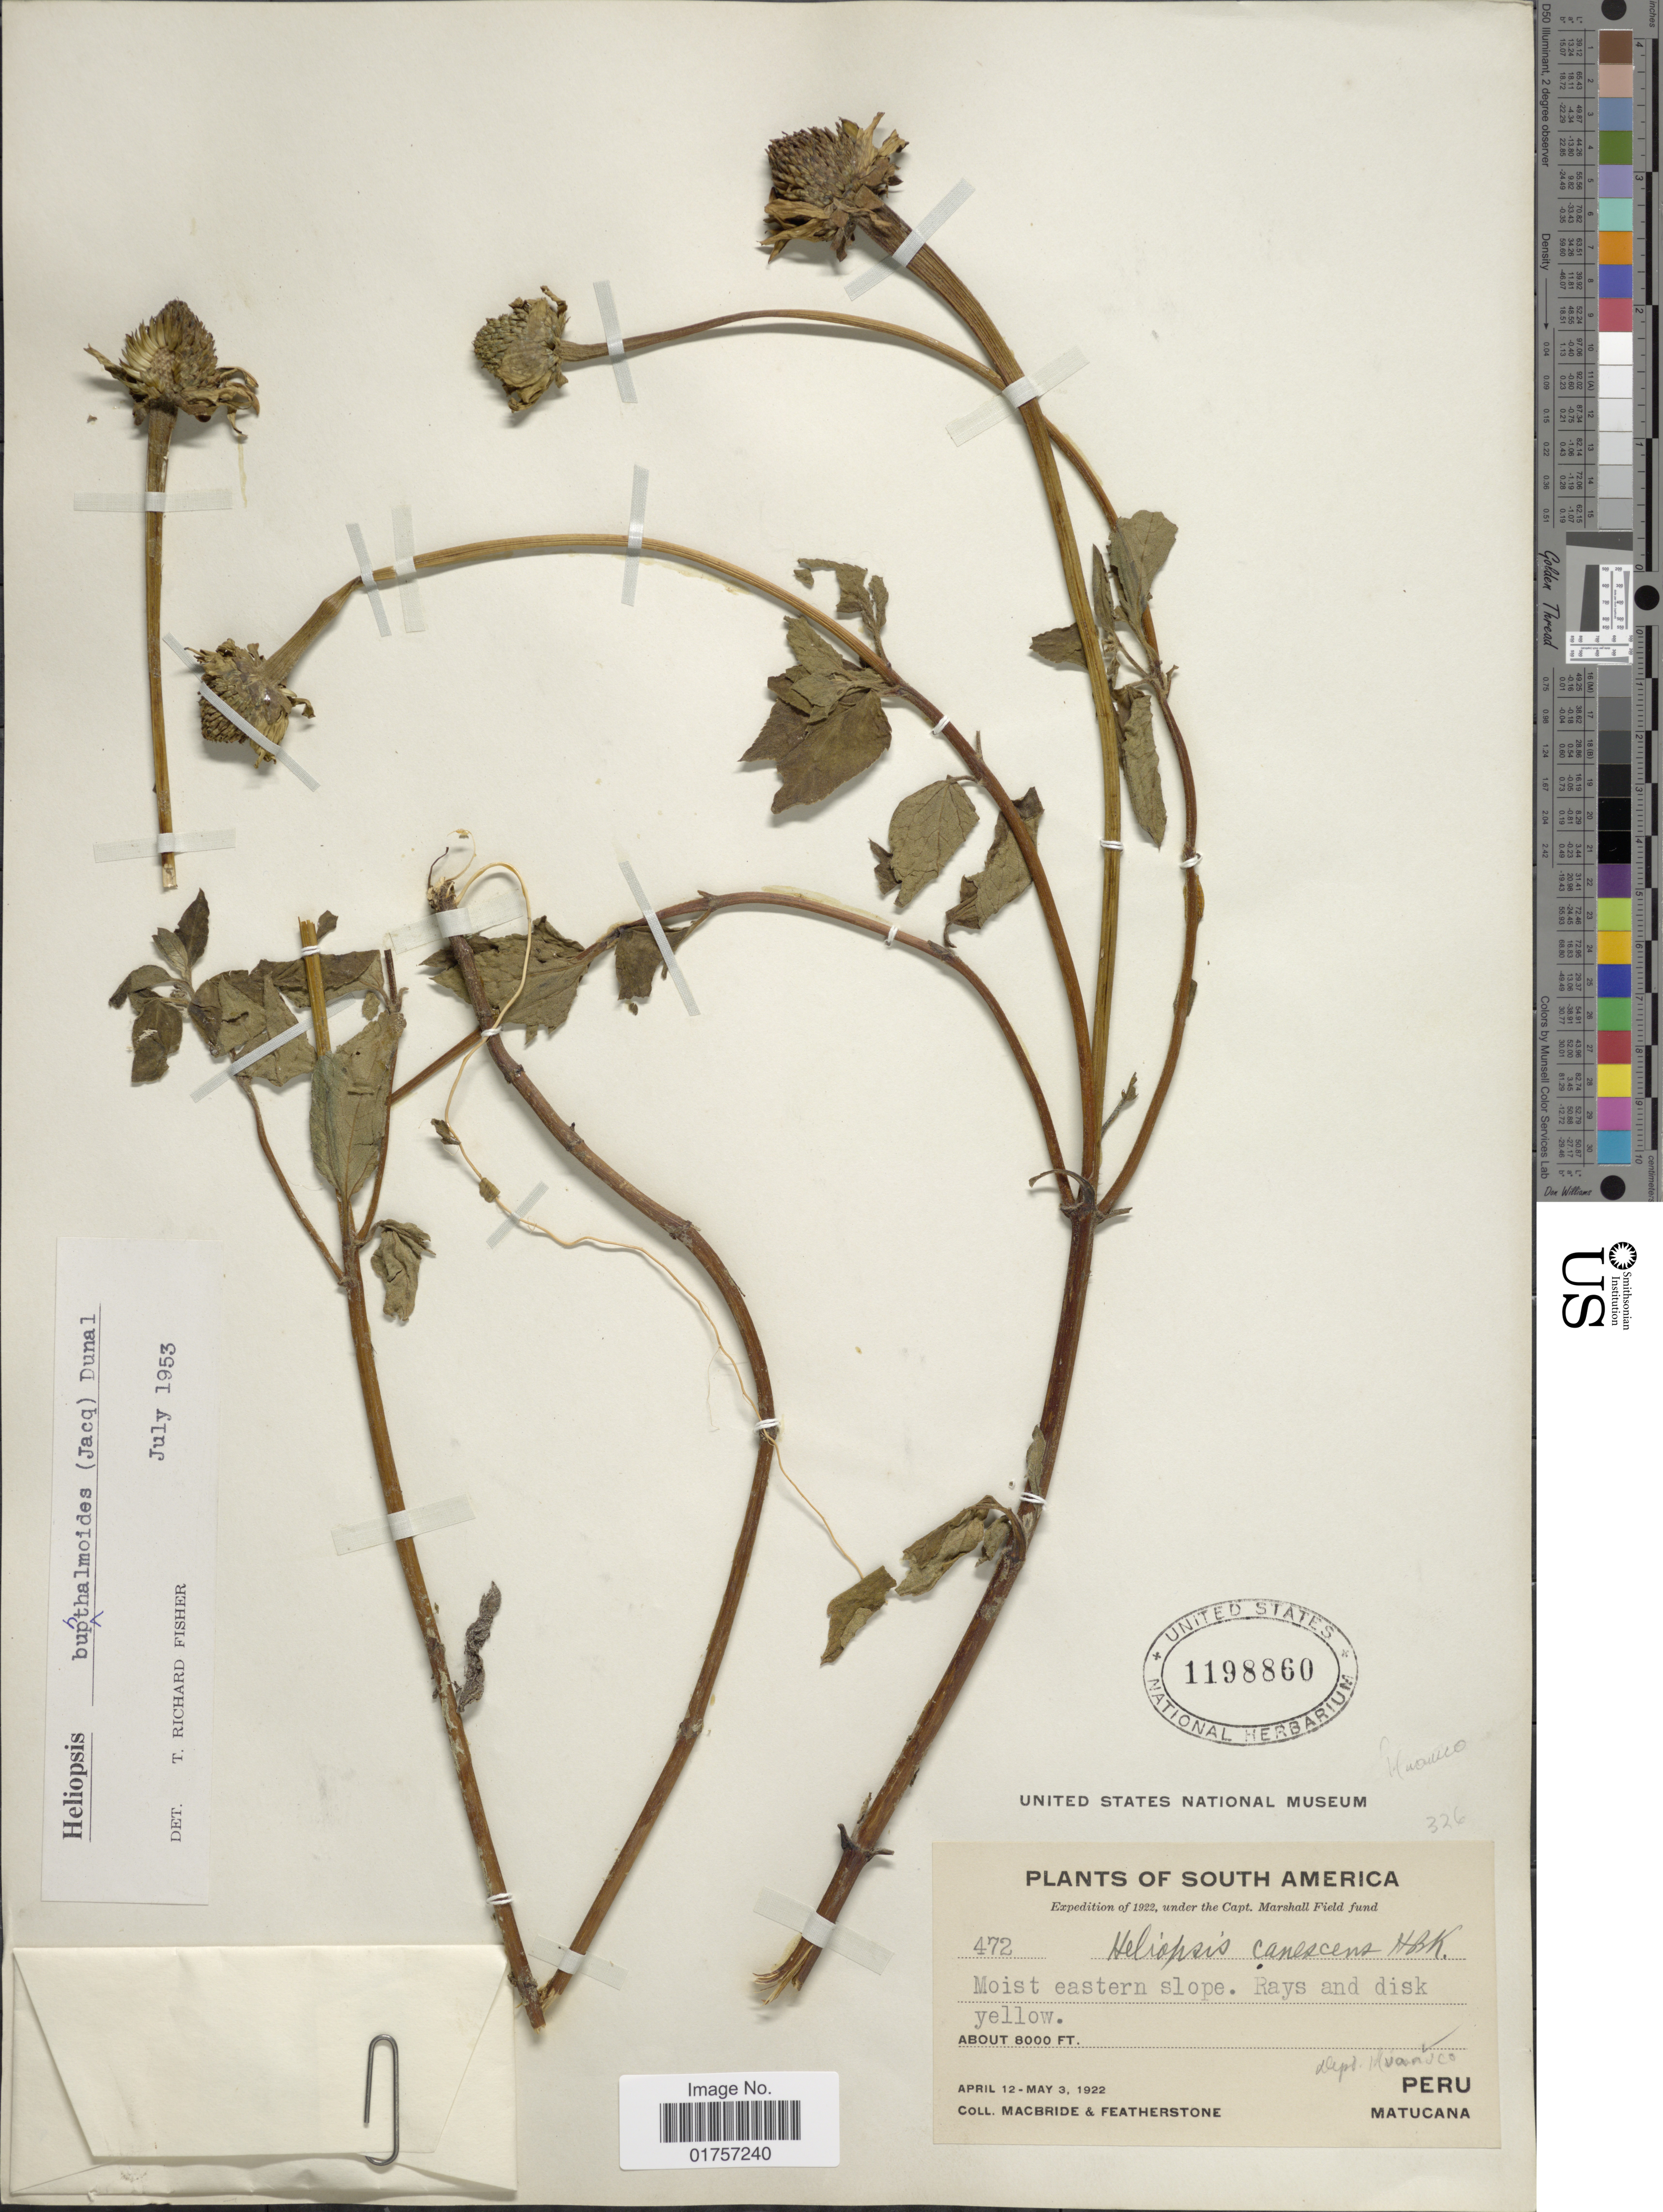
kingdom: Plantae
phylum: Tracheophyta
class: Magnoliopsida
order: Asterales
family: Asteraceae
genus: Heliopsis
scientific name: Heliopsis buphthalmoides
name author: (Jacq.) Dunal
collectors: Macbride, -- & -. Featherstone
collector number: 472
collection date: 1922-04-12/1922-05-03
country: Peru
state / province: Huánuco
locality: Matucana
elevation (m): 2438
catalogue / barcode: US 1198860